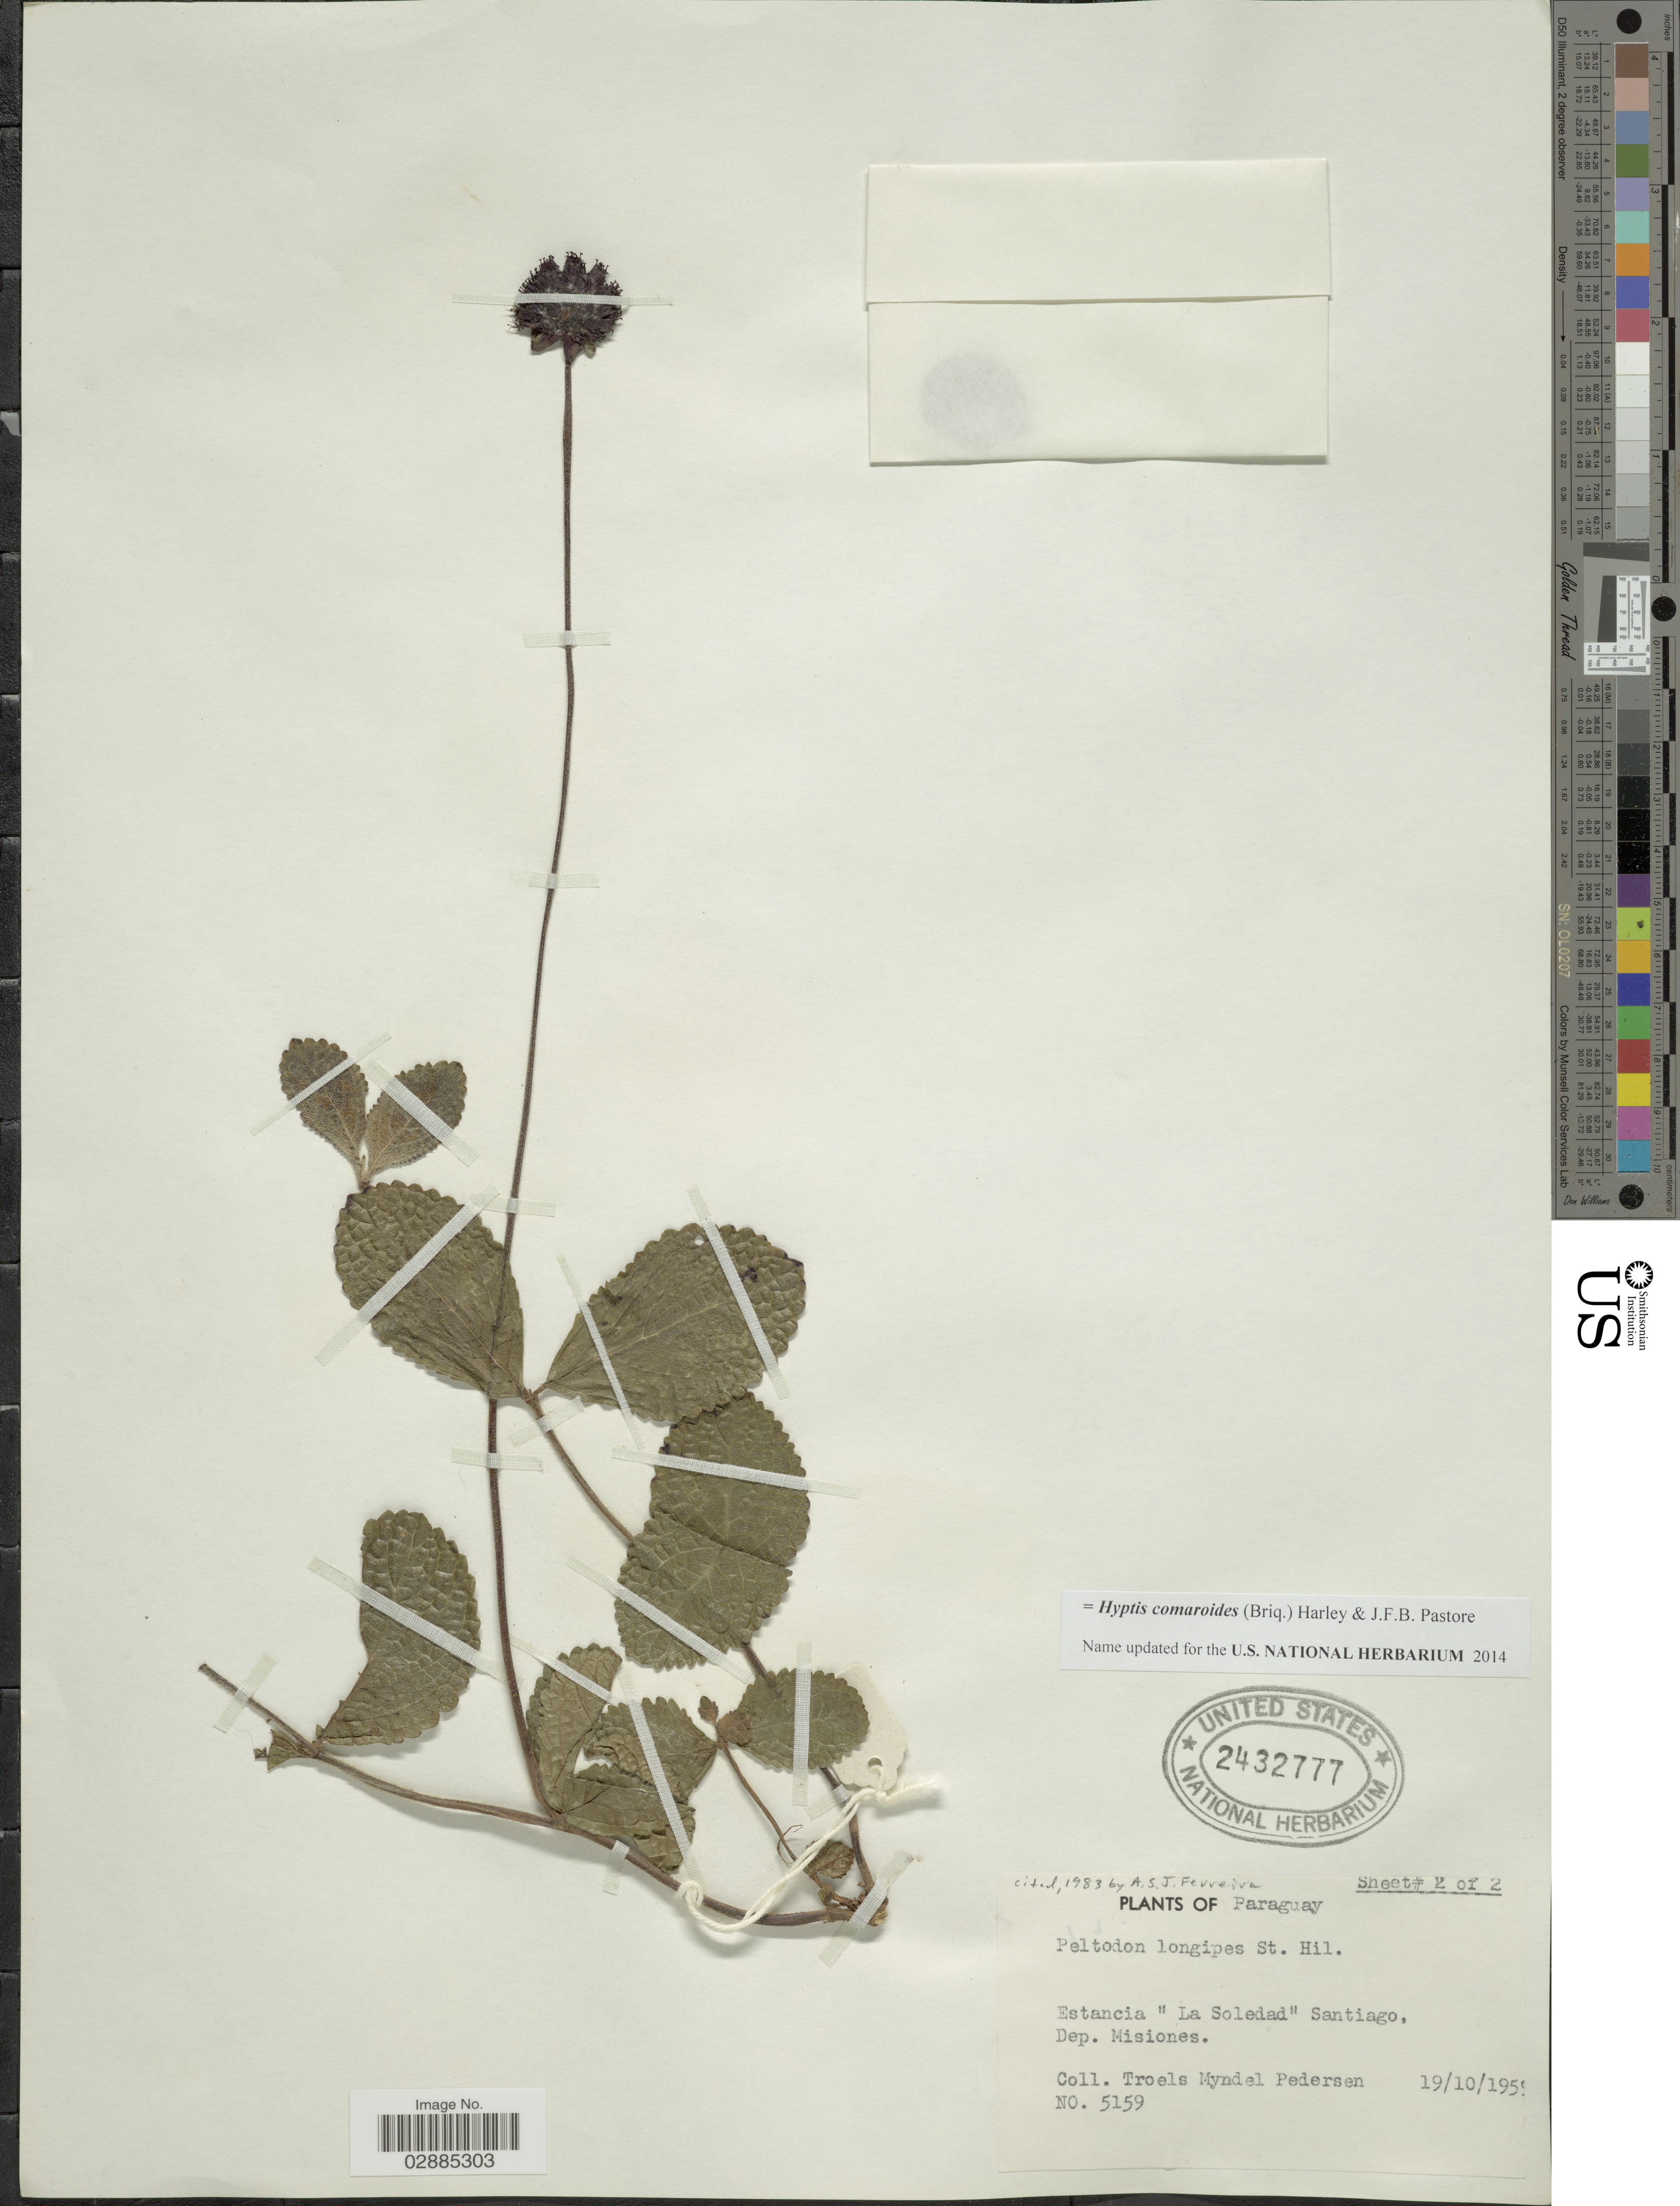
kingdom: Plantae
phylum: Tracheophyta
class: Magnoliopsida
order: Lamiales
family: Lamiaceae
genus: Hyptis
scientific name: Hyptis comaroides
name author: (Briq.) Harley & J.F.B. Pastore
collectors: T. Pederson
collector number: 5159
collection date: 1959-10-19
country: Paraguay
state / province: Misiones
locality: Estancia "La Soledad" Santiago, Dep. Misiones.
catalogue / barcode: US 2432777